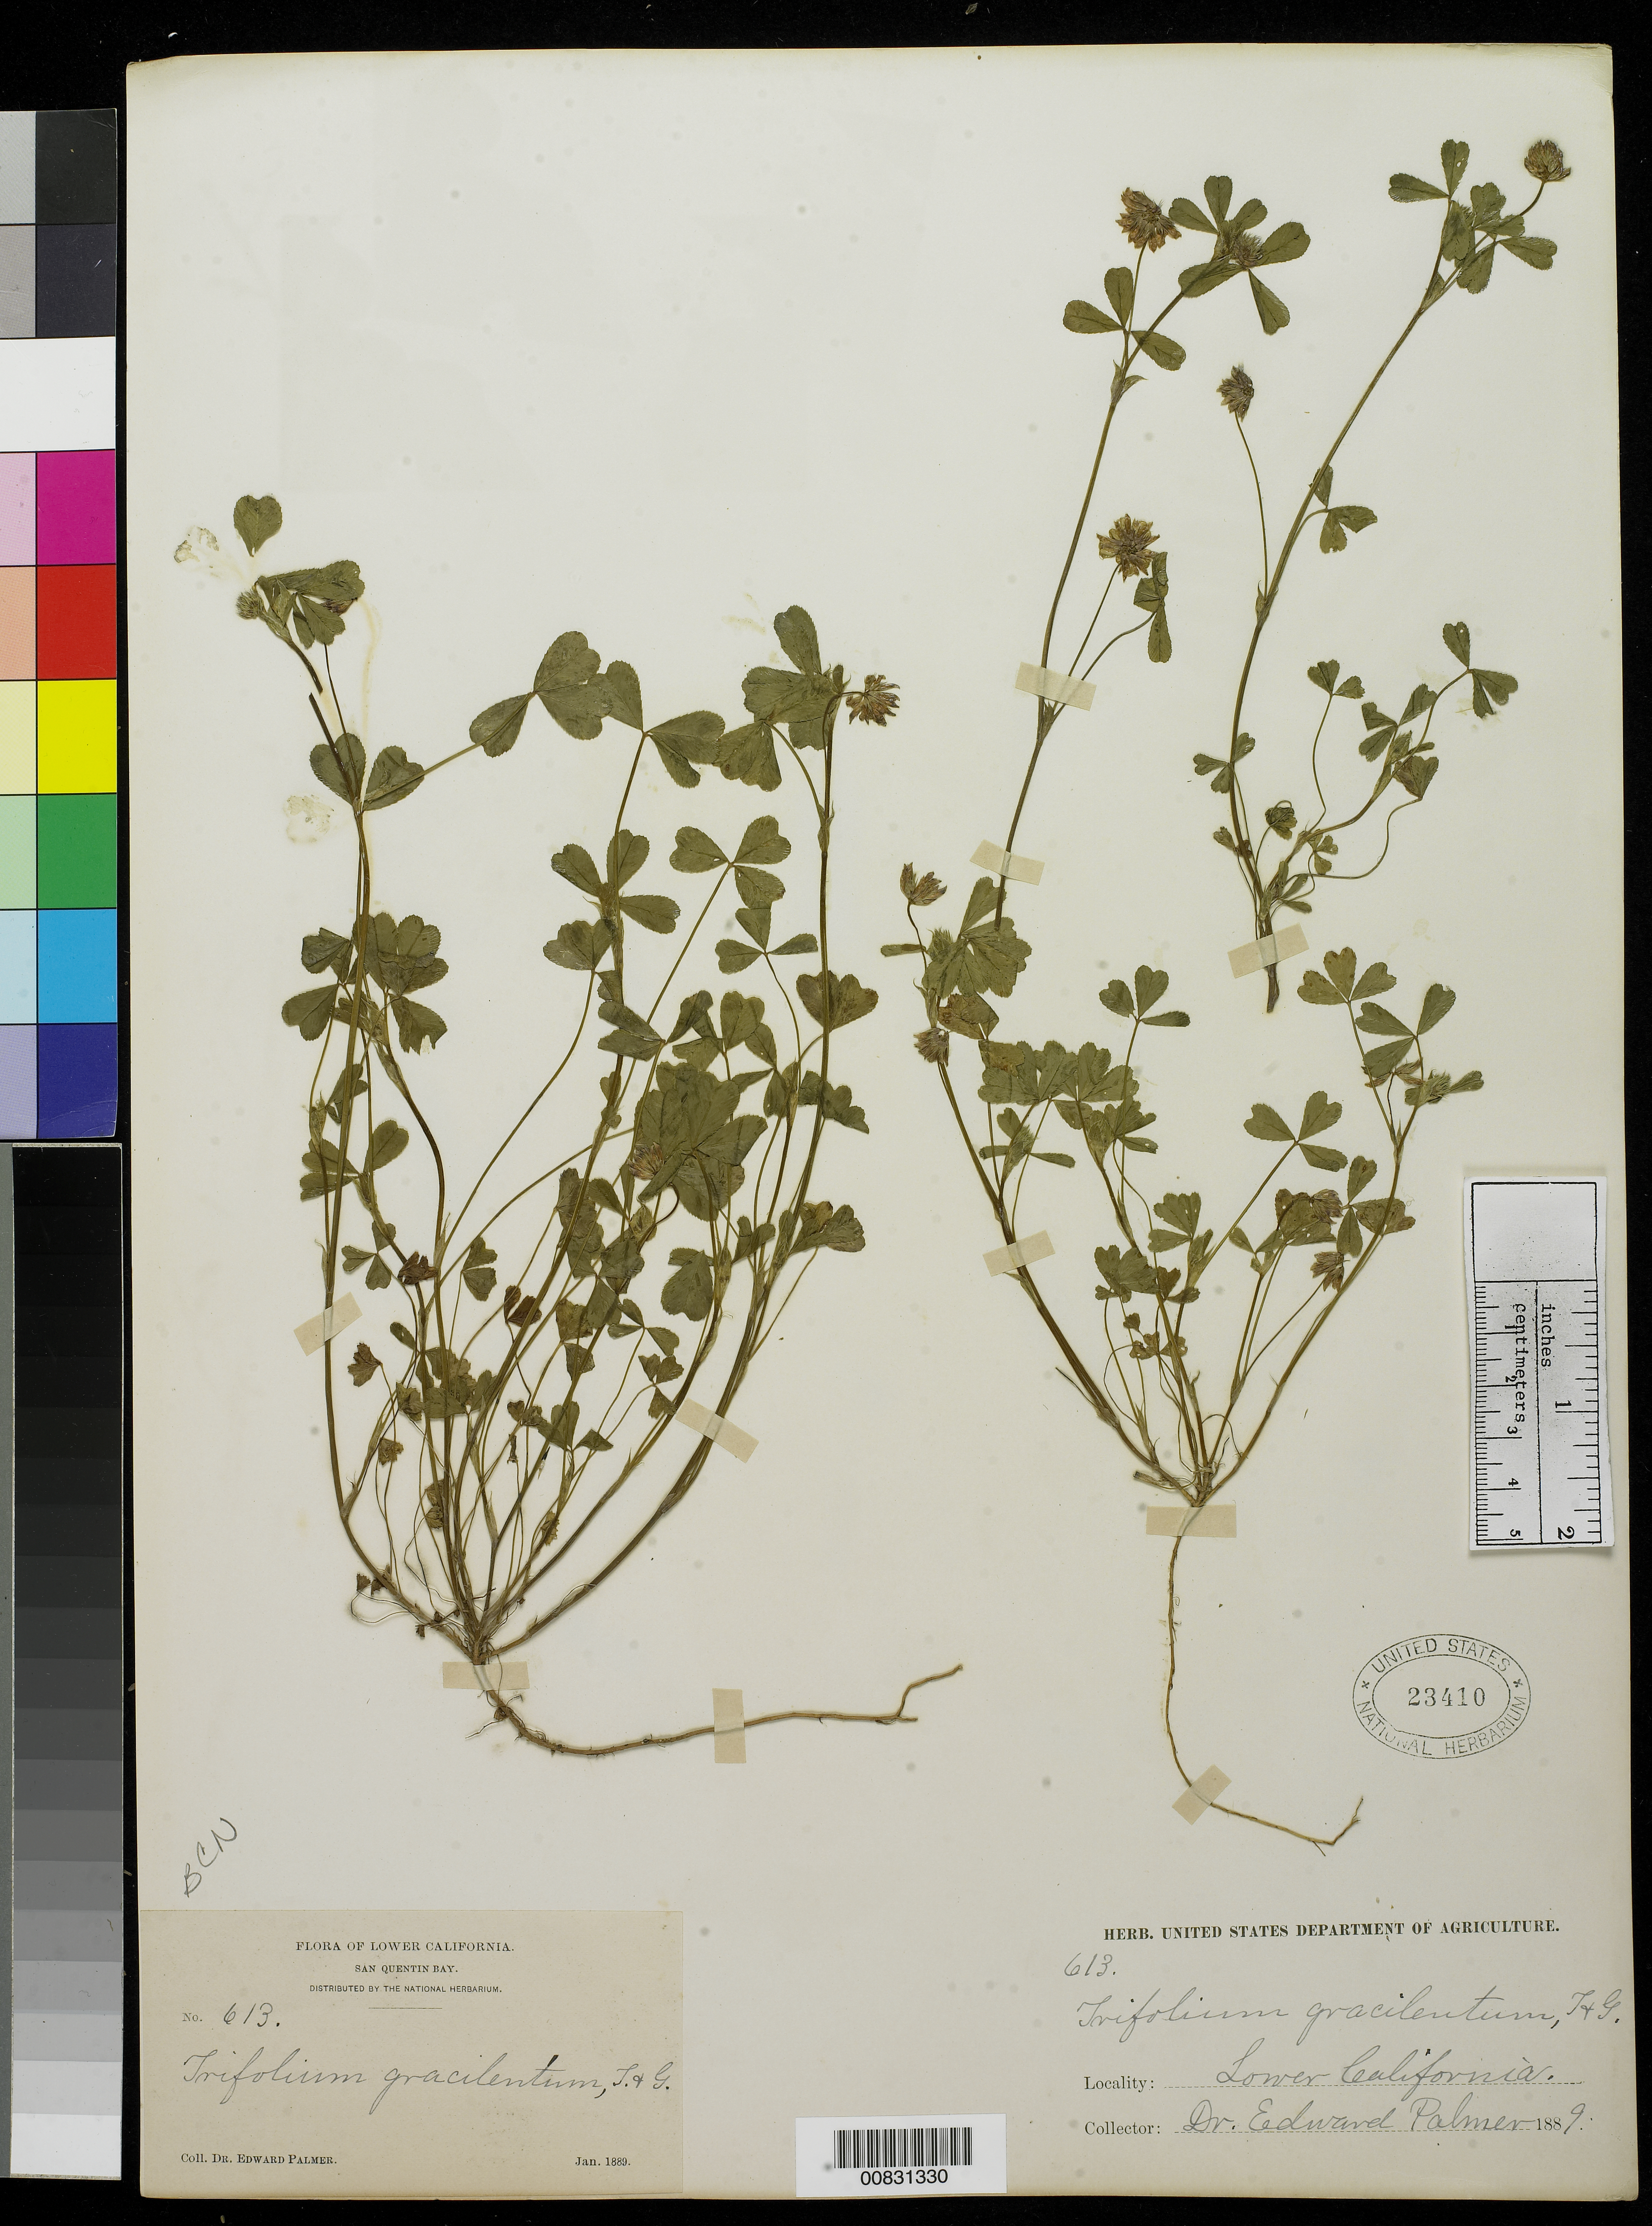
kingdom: Plantae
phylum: Tracheophyta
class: Magnoliopsida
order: Fabales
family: Fabaceae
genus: Trifolium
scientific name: Trifolium gracilentum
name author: Torr. & A. Gray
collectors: E. Palmer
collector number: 613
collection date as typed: Jan 1889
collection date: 1889-01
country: Mexico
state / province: Baja California Norte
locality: San Quentin Bay, Baja California.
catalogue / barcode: US 23410